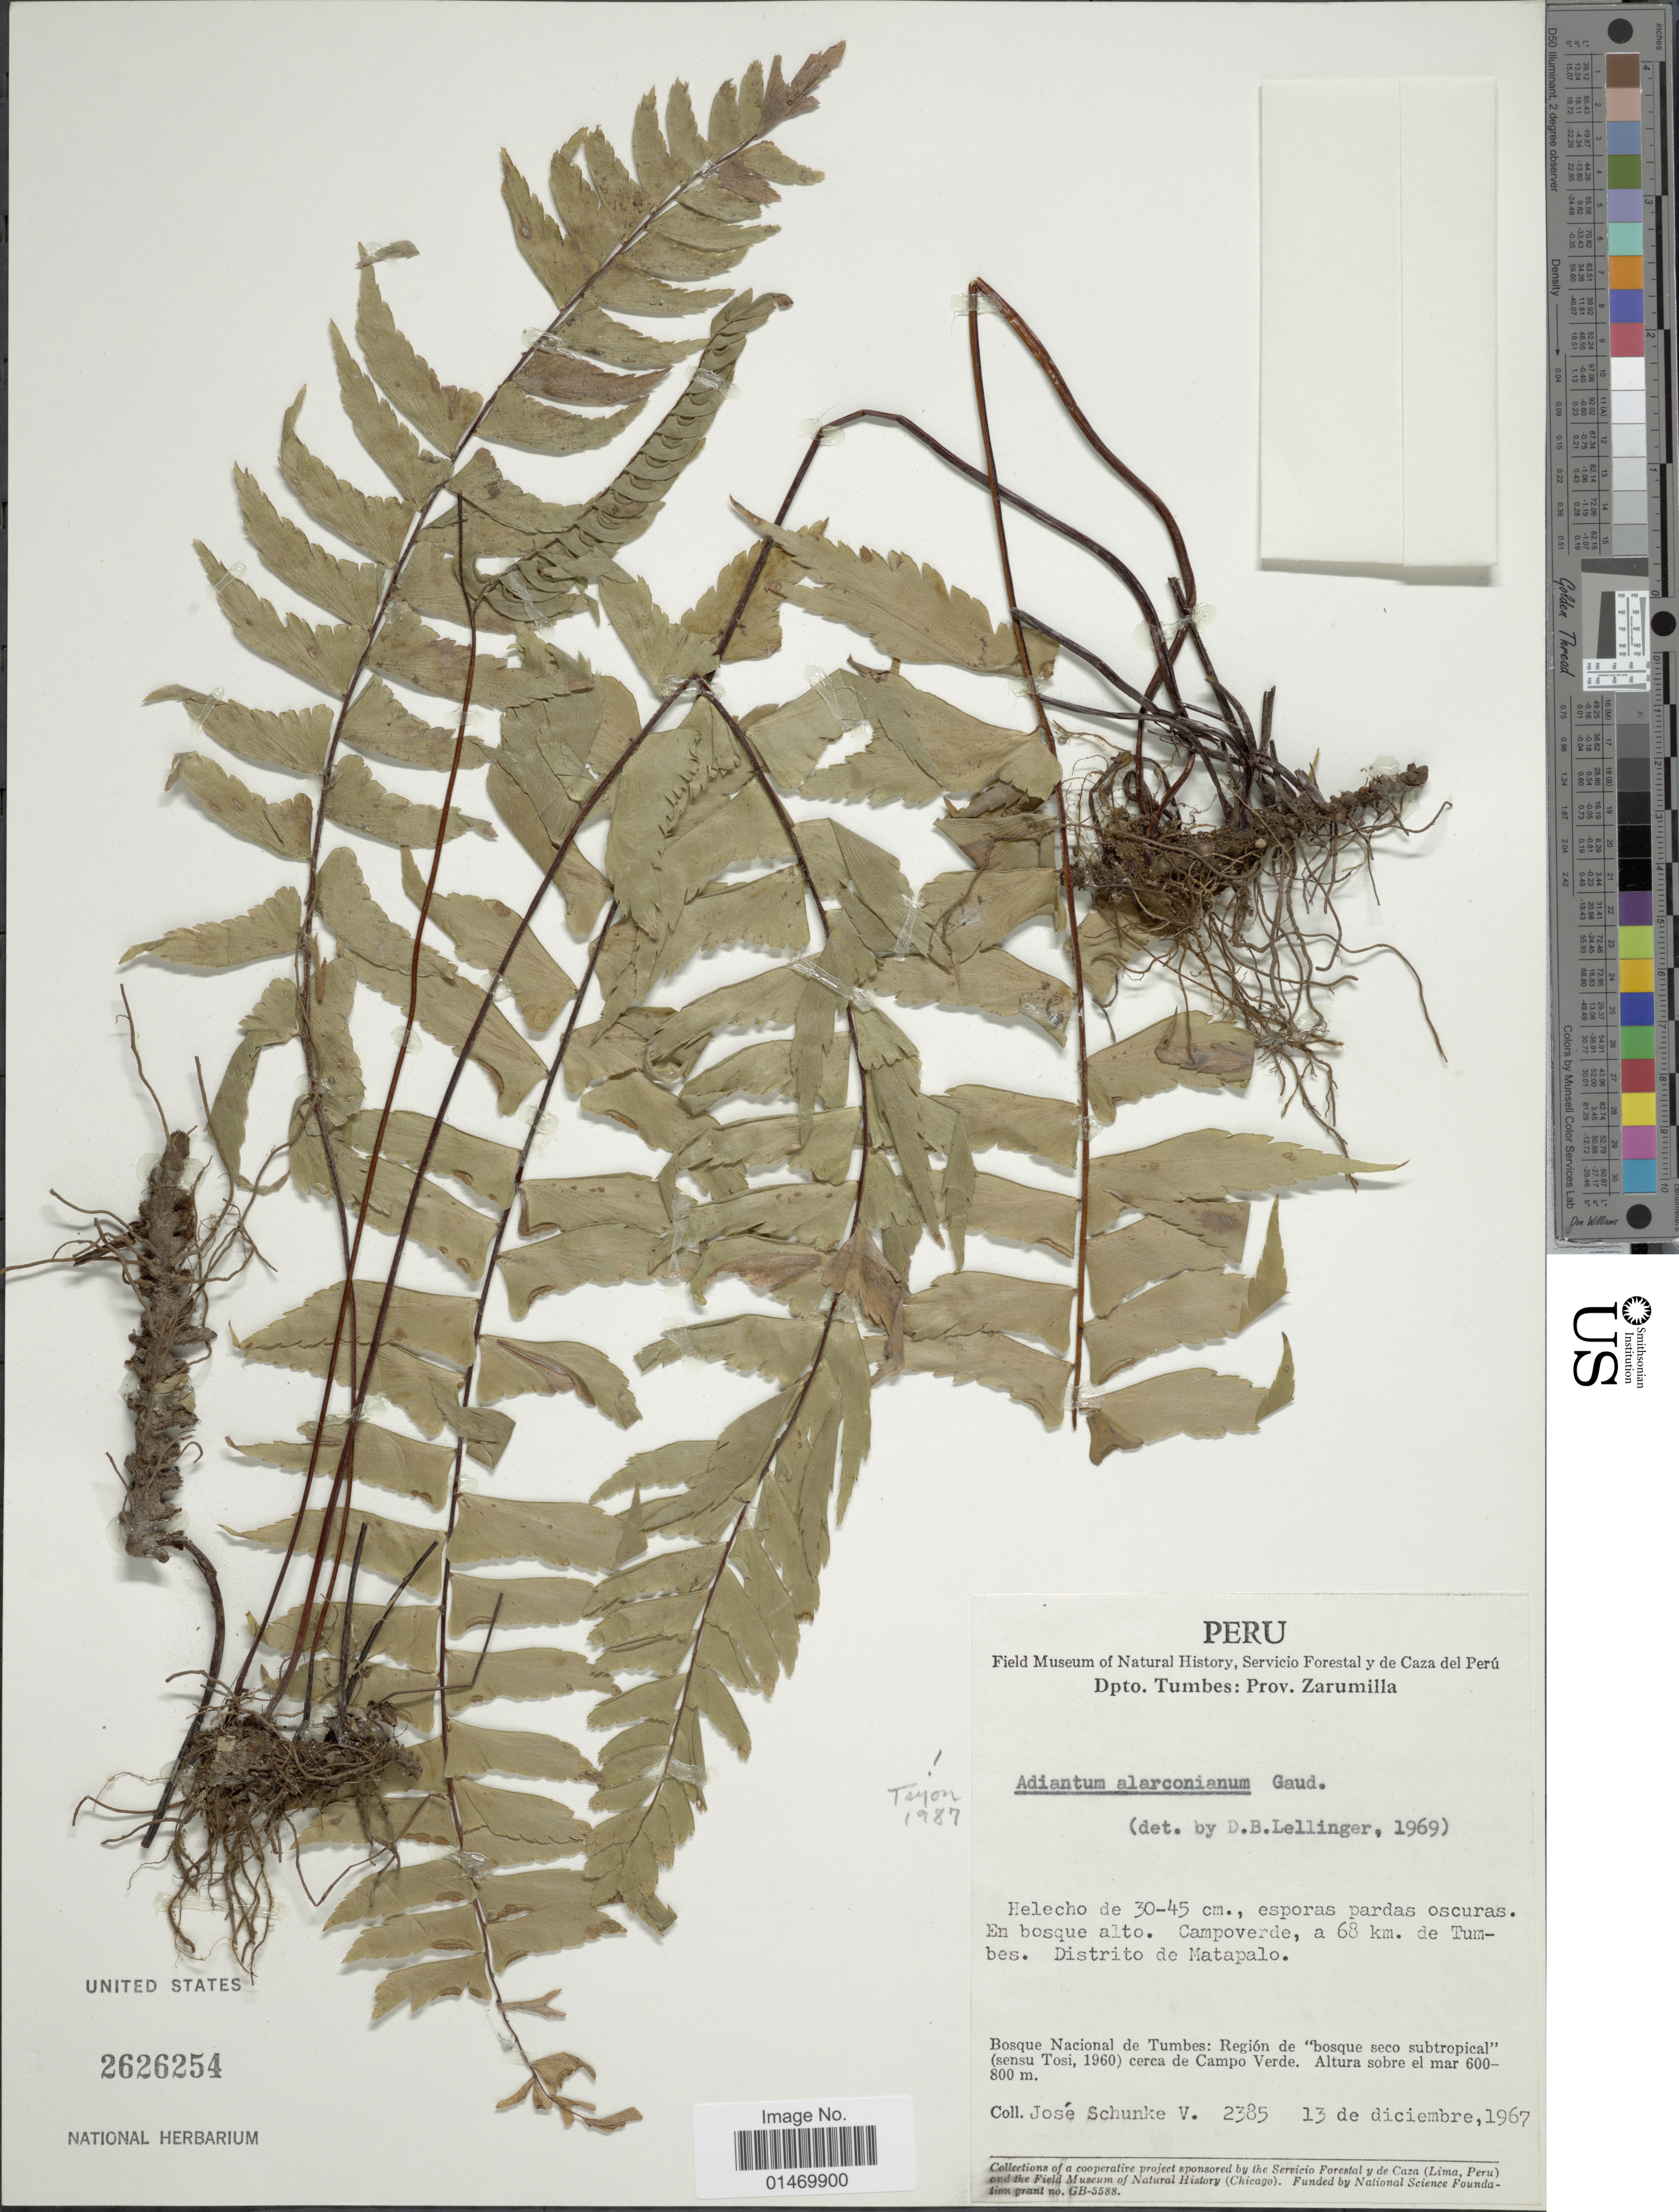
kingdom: Plantae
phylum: Tracheophyta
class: Polypodiopsida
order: Polypodiales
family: Pteridaceae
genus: Adiantum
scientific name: Adiantum alarconianum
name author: Gaudich.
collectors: J. Schunke Vigo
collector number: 2385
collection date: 1967-12-13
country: Peru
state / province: Tumbes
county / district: Zarumilla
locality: Peru, Prov. Zarumilla, Campoverde, a 68km. de Tumbes, Distrito de Matapalo.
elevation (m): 600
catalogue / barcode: US 2626254